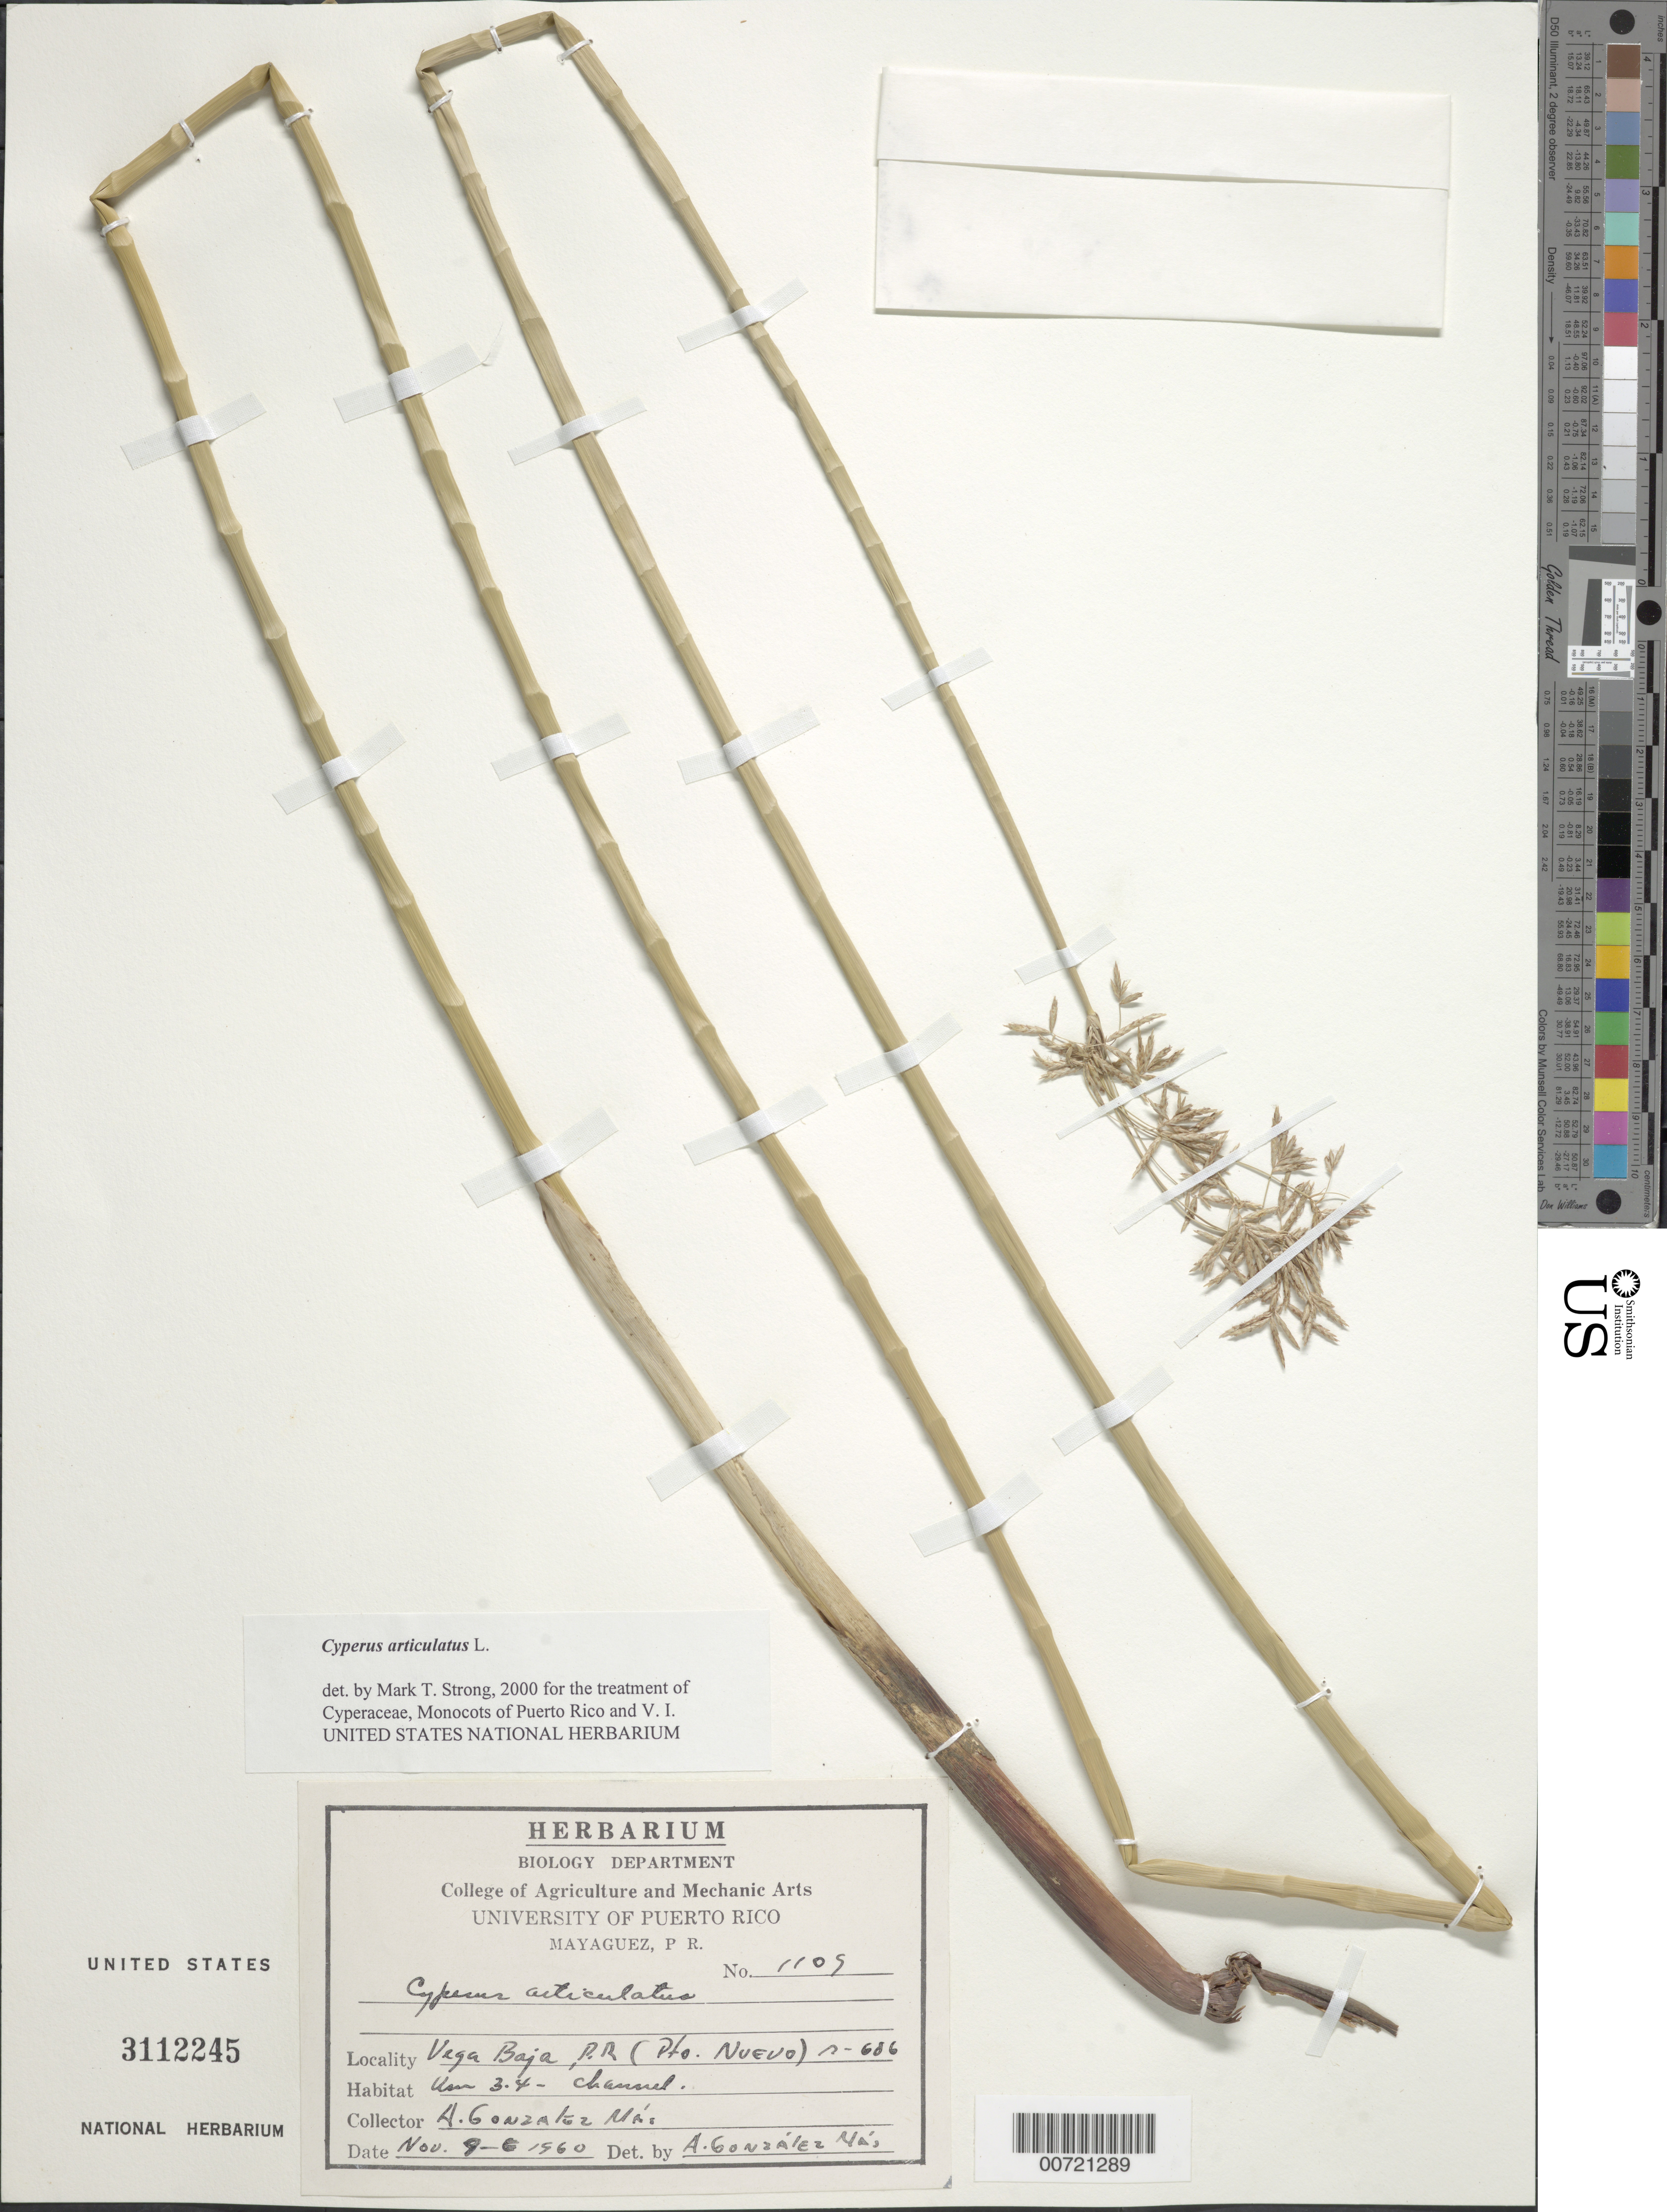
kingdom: Plantae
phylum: Tracheophyta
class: Liliopsida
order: Poales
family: Cyperaceae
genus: Cyperus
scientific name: Cyperus articulatus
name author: L.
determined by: Strong, M. T., (US), Smithsonian Institution - National Museum of Natural History (UNITED STATES)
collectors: A. González Más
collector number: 1109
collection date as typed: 08 Nov 1960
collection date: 1960-11-08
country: Puerto Rico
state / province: Vega Baja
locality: Vega Baja: Pto. Nuevo, Rd. 686, km 3.4.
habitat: Channel.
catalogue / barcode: US 3112245